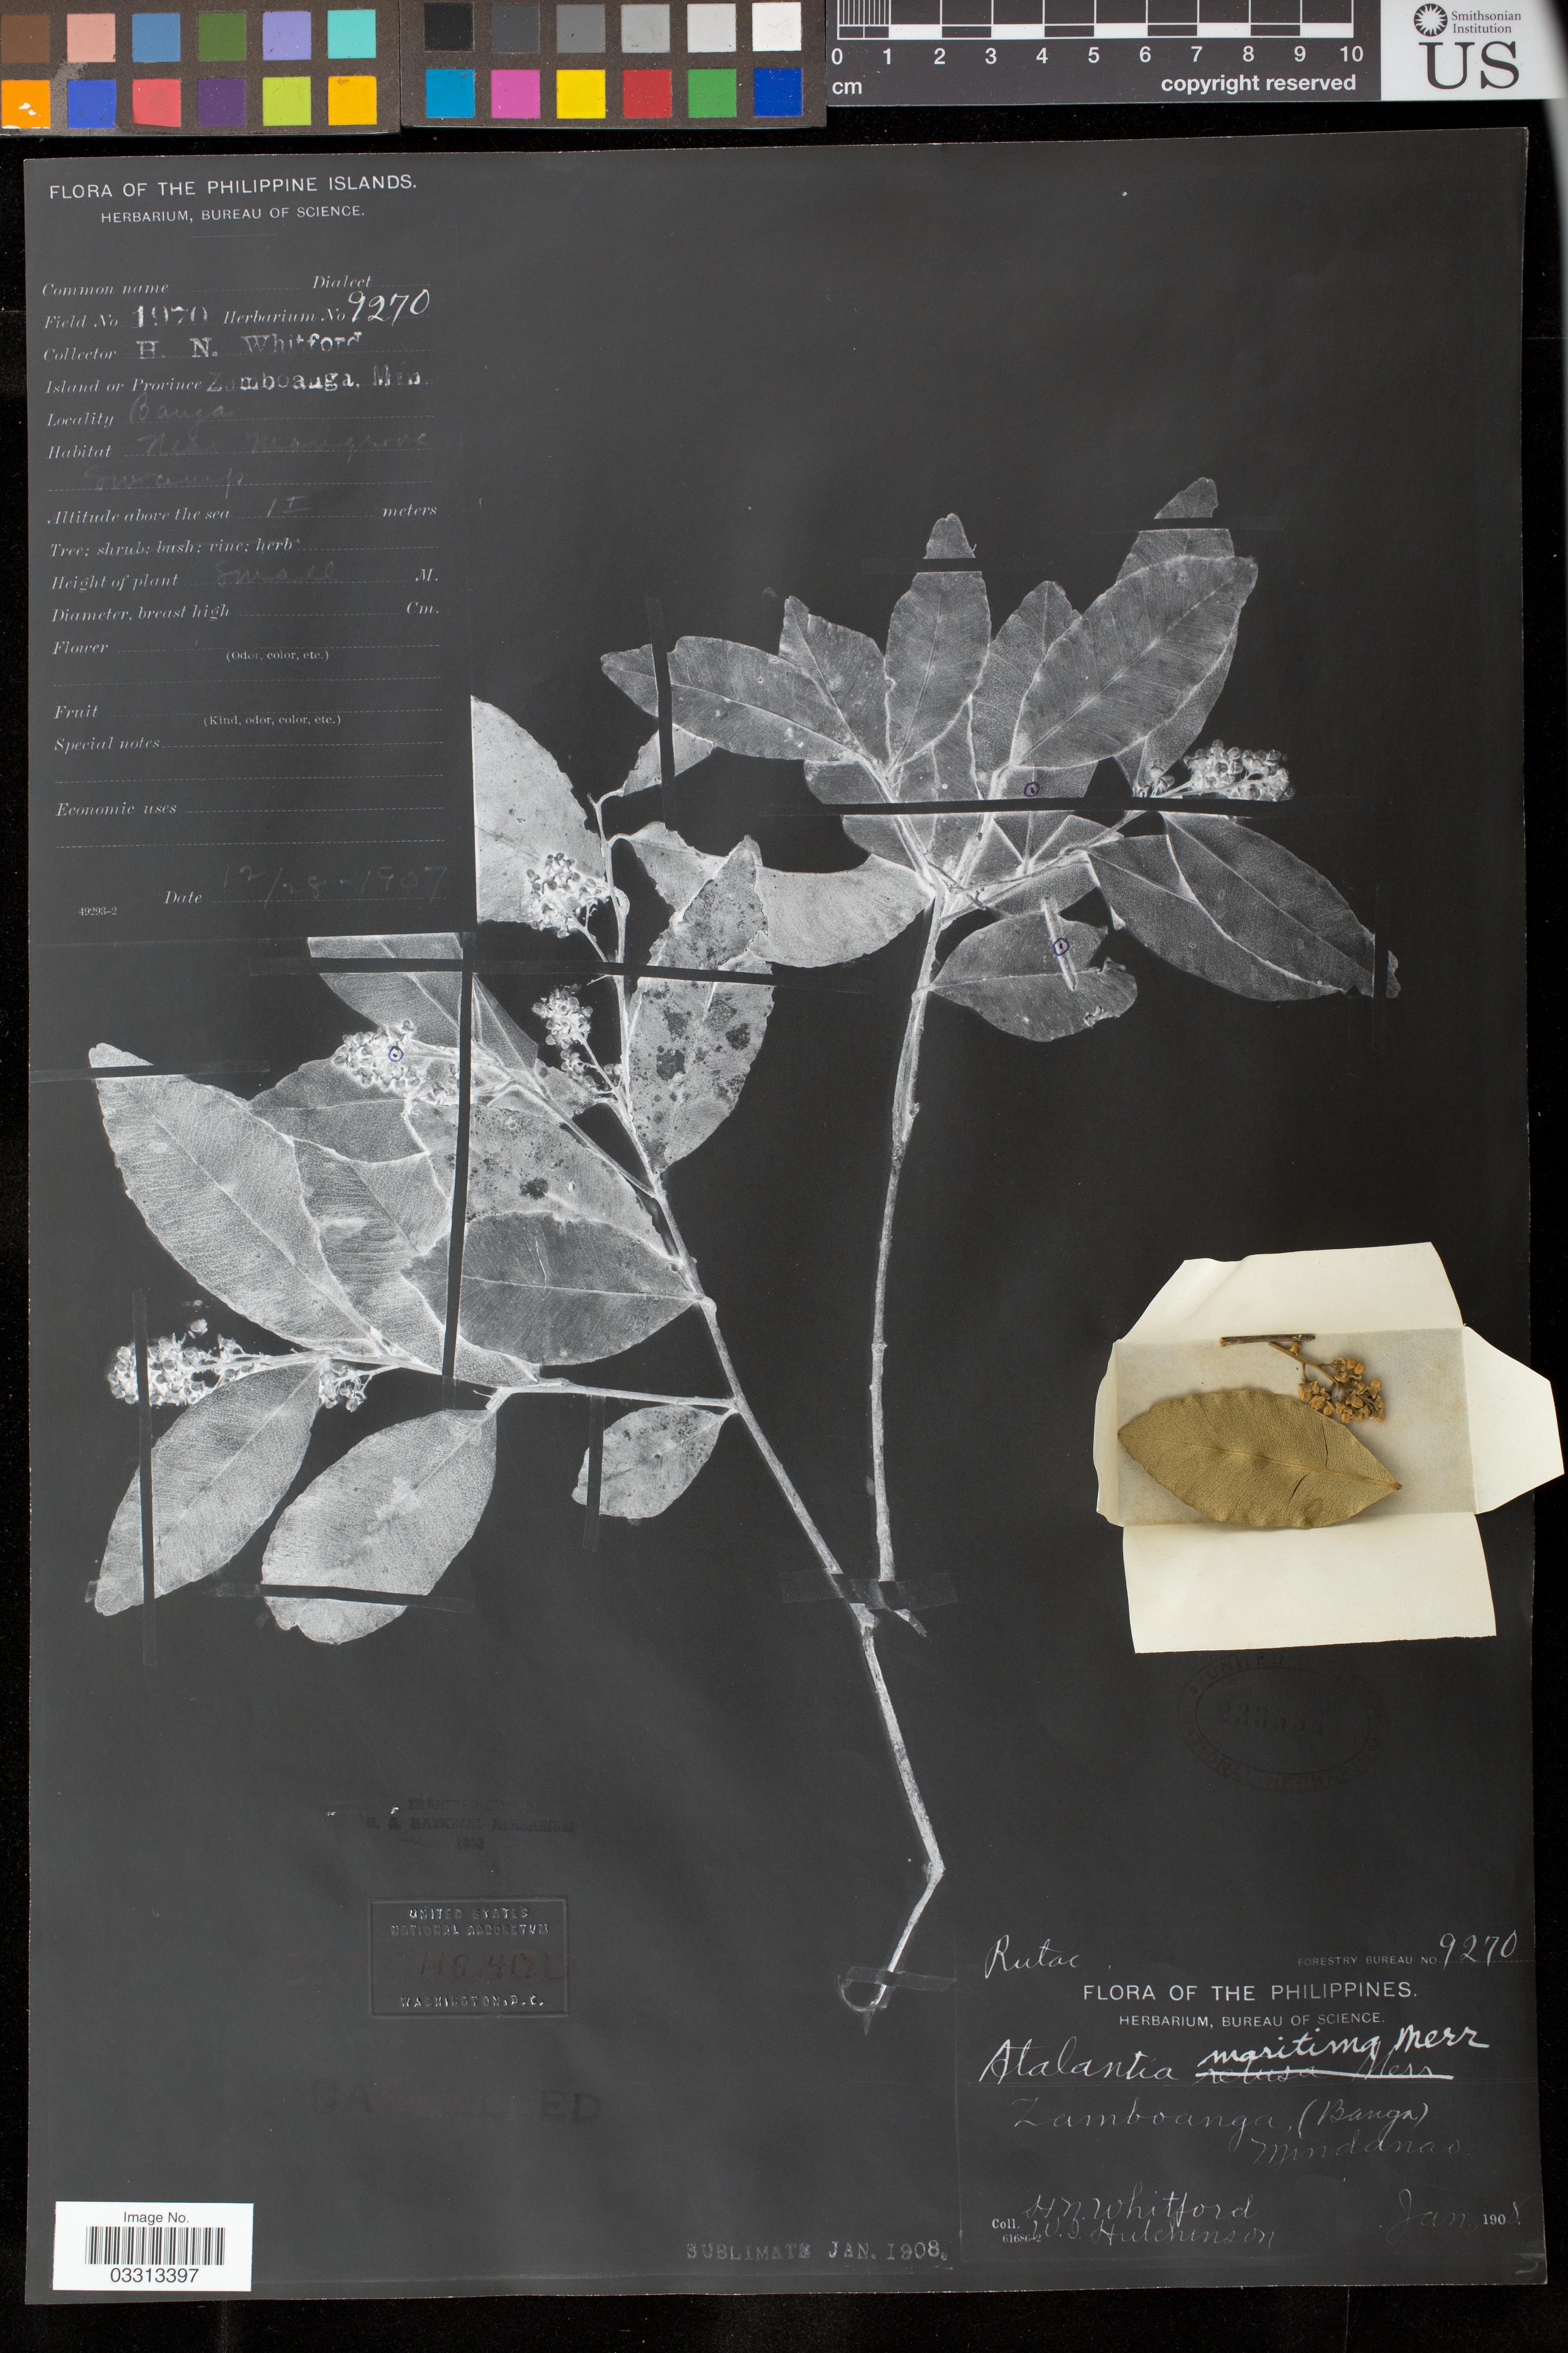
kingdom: Plantae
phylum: Tracheophyta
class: Magnoliopsida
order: Sapindales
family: Rutaceae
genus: Atalantia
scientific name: Atalantia maritima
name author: Merr.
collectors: H. N. Whitford & W. I. Hutchinson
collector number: Forestry Bureau 1970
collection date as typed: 12/28-1907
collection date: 1907-12-28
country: Philippines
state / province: Zamboanga Peninsula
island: Mindanao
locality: Banga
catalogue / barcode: US 2335341